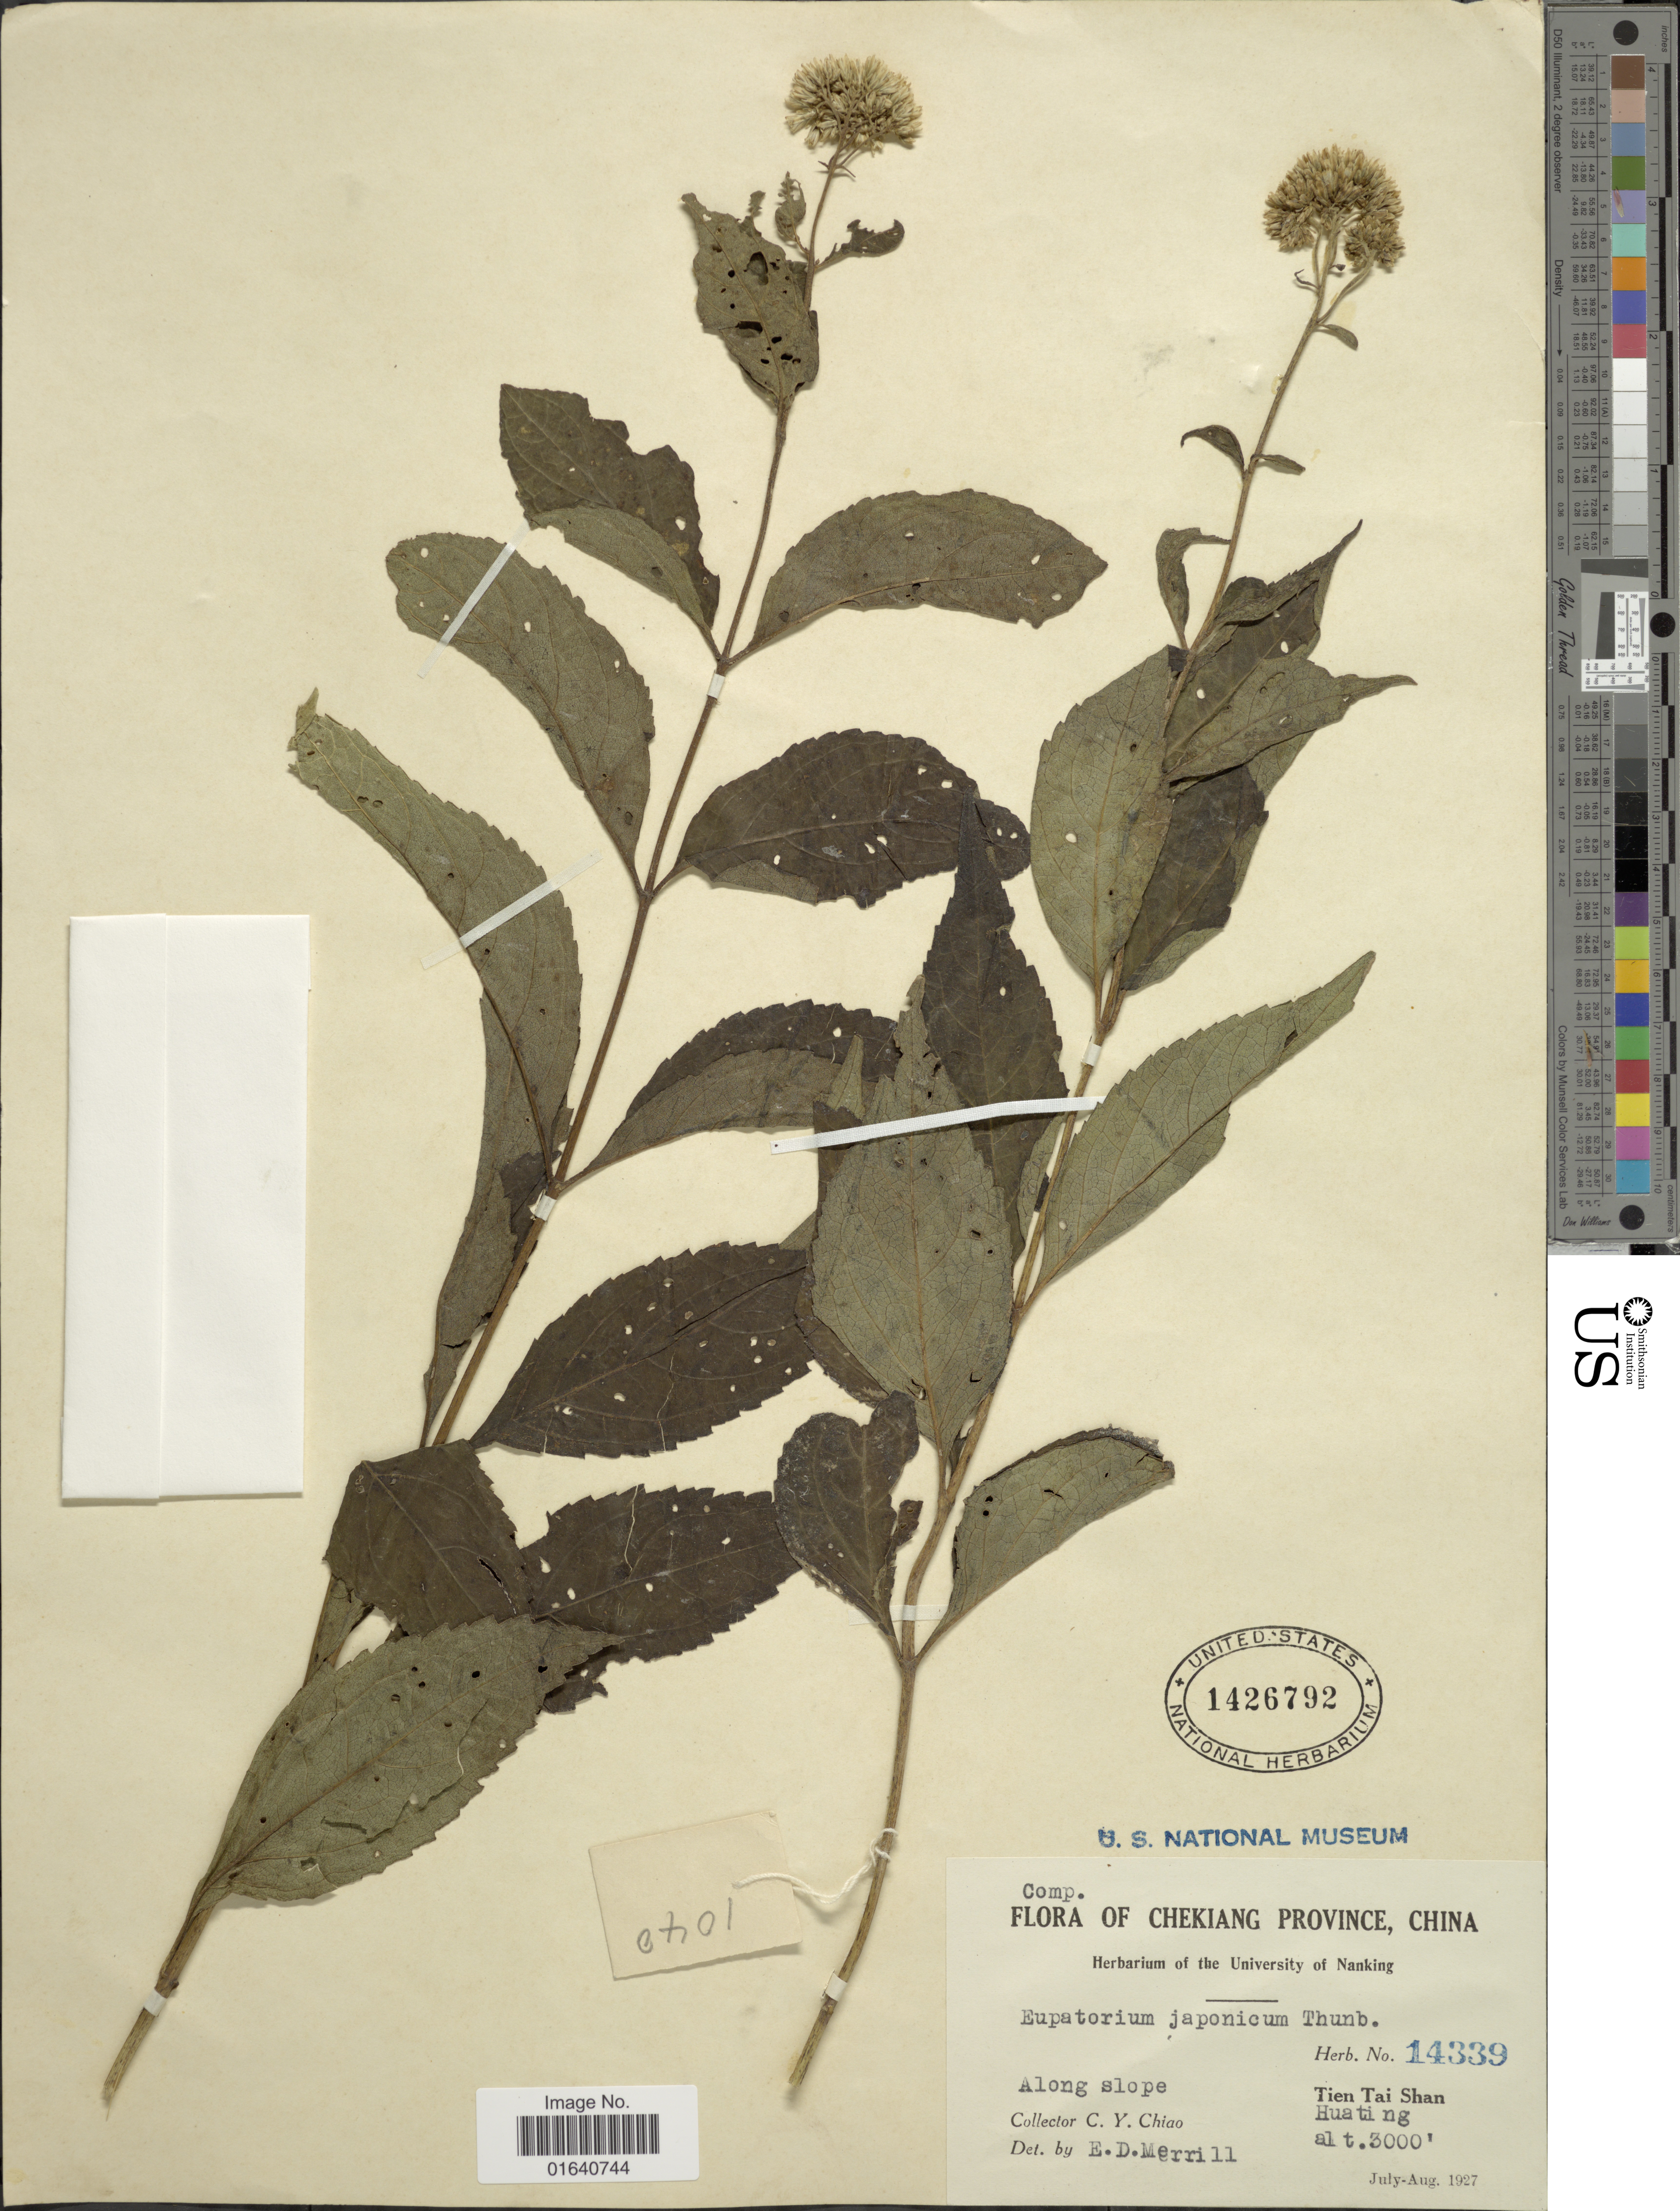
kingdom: Plantae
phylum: Tracheophyta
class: Magnoliopsida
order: Asterales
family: Asteraceae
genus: Eupatorium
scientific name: Eupatorium japonicum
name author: Thunb.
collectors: C. Y. Chiao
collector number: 14339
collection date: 1927-07/1927-08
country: China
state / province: Zhejiang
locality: Chekian Province, Along slope, Tien Tai Shanm Huating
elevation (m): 914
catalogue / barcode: US 1426792